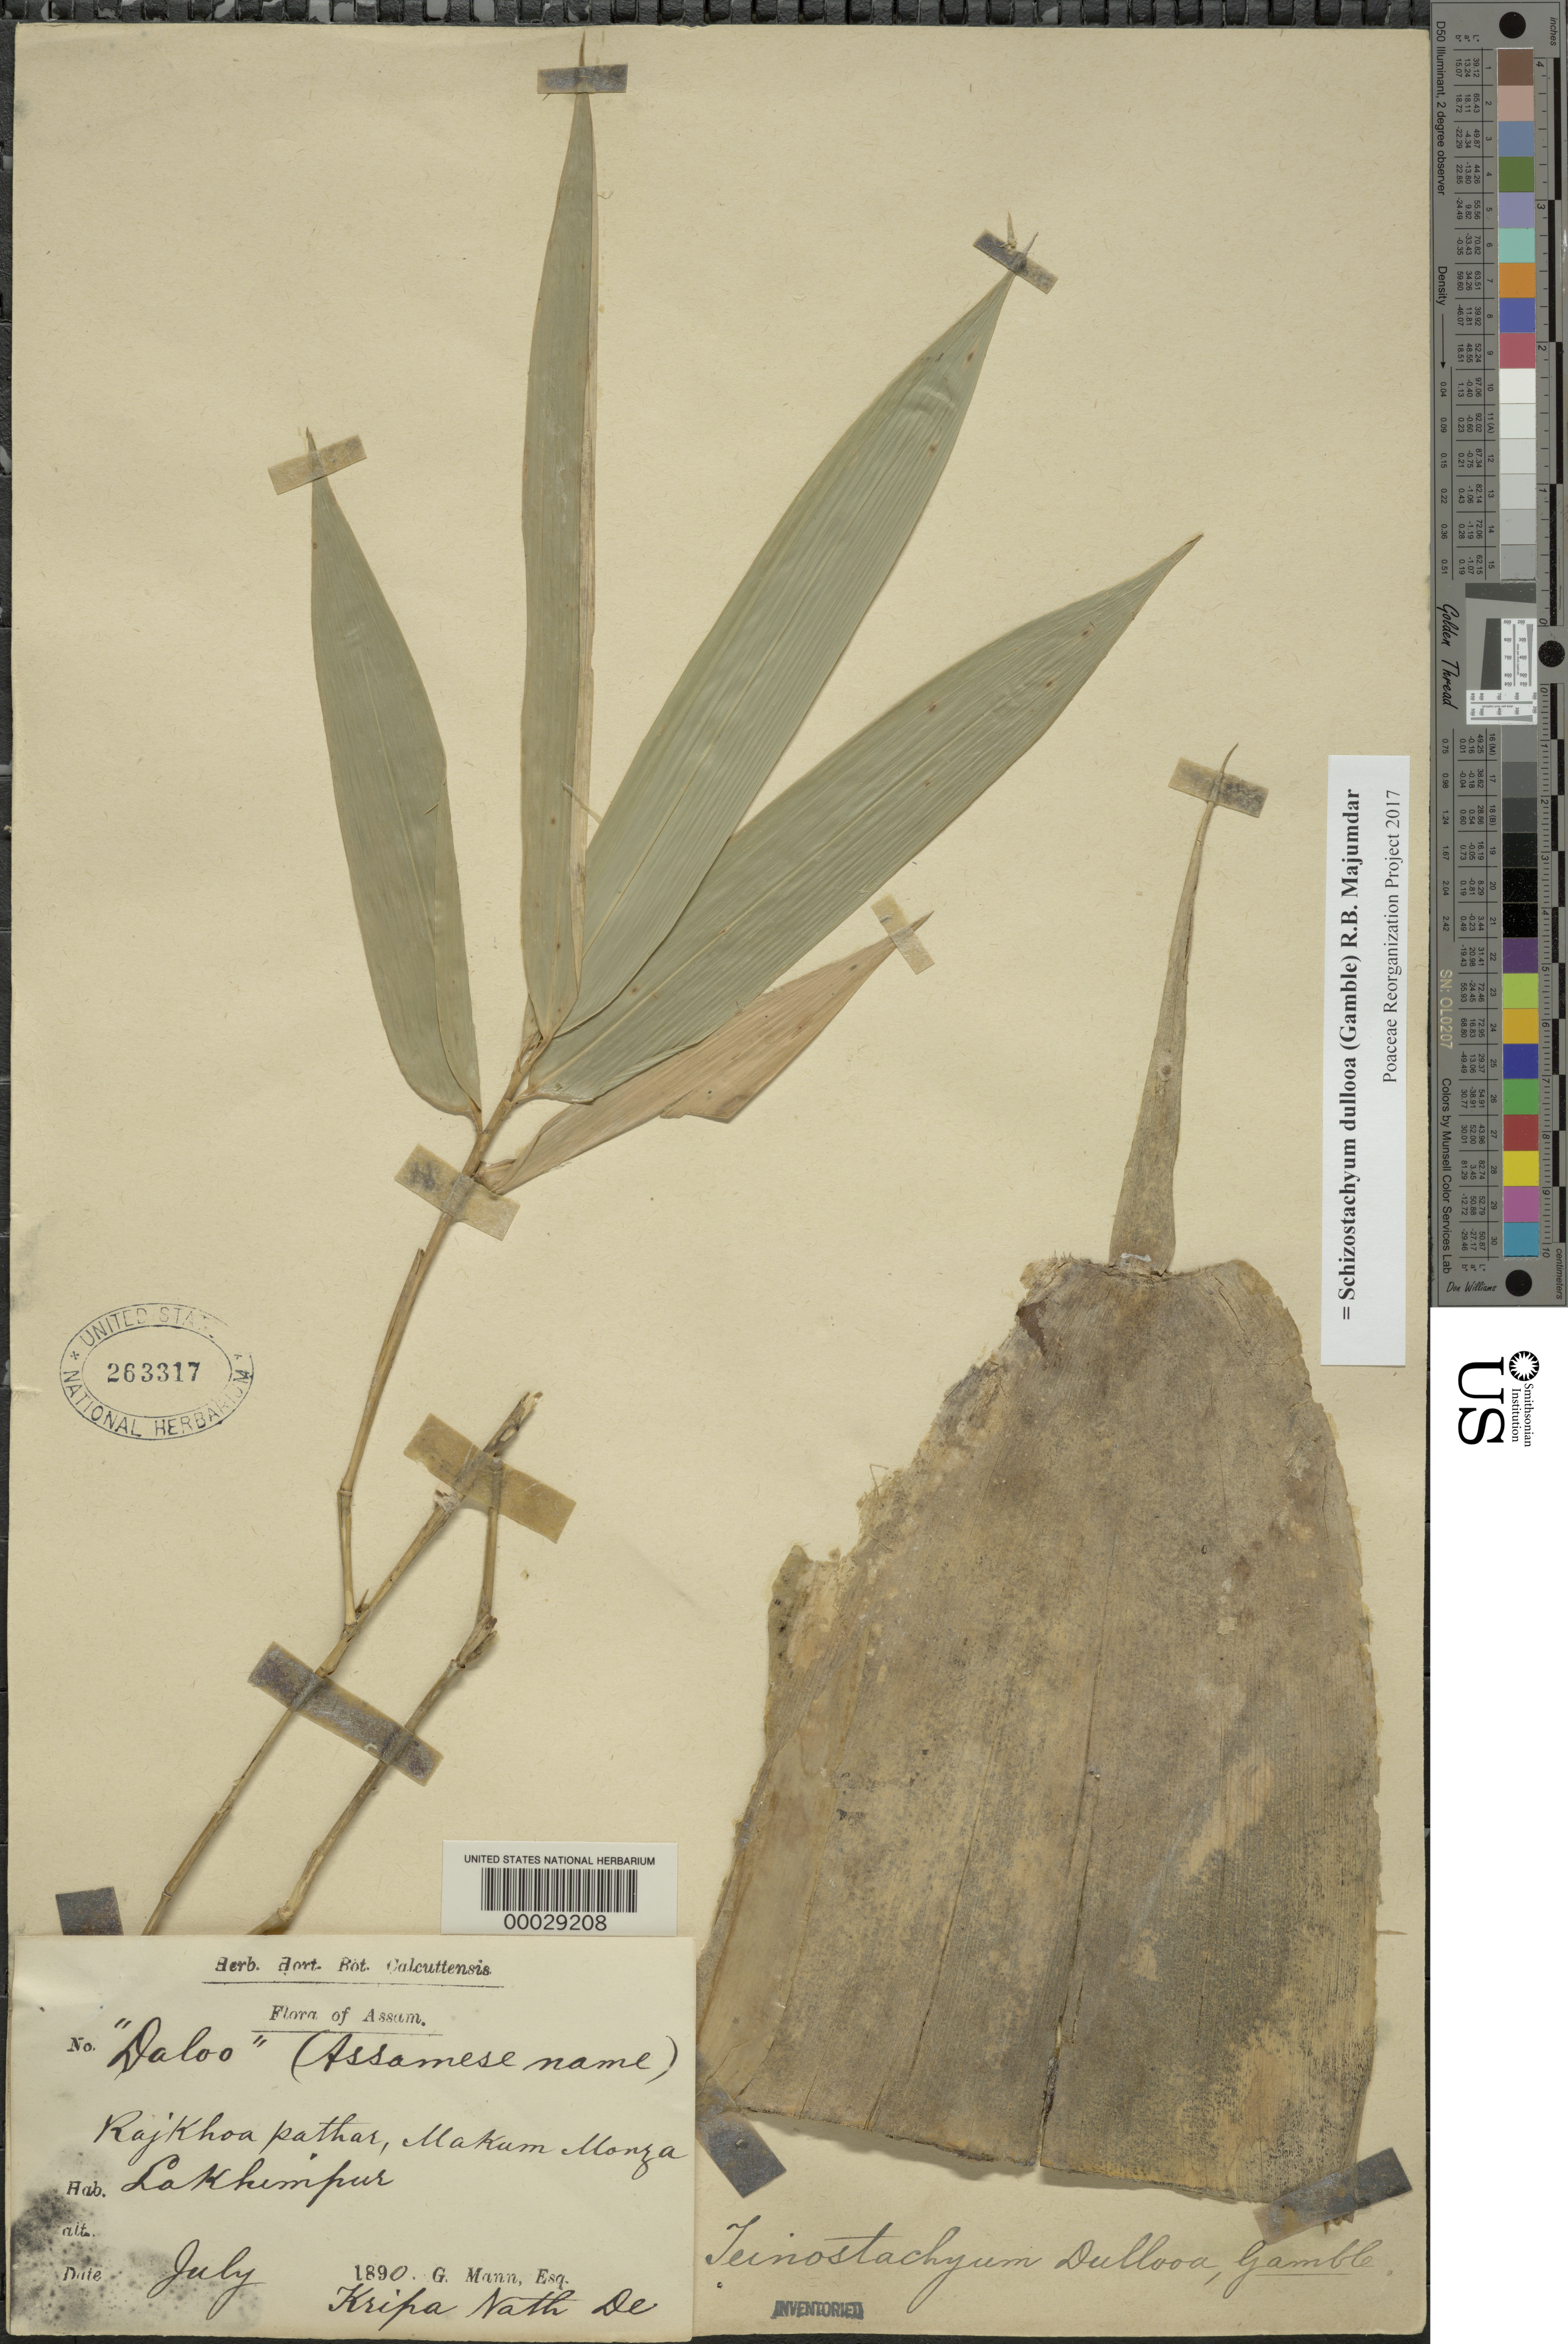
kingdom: Plantae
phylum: Tracheophyta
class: Liliopsida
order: Poales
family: Poaceae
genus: Schizostachyum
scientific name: Schizostachyum dullooa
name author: (Gamble) R.B. Majumdar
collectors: G. Mann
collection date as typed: Jul 1890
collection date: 1890-07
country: India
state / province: Assam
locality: Makum monza, lakhimpur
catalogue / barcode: US 263317